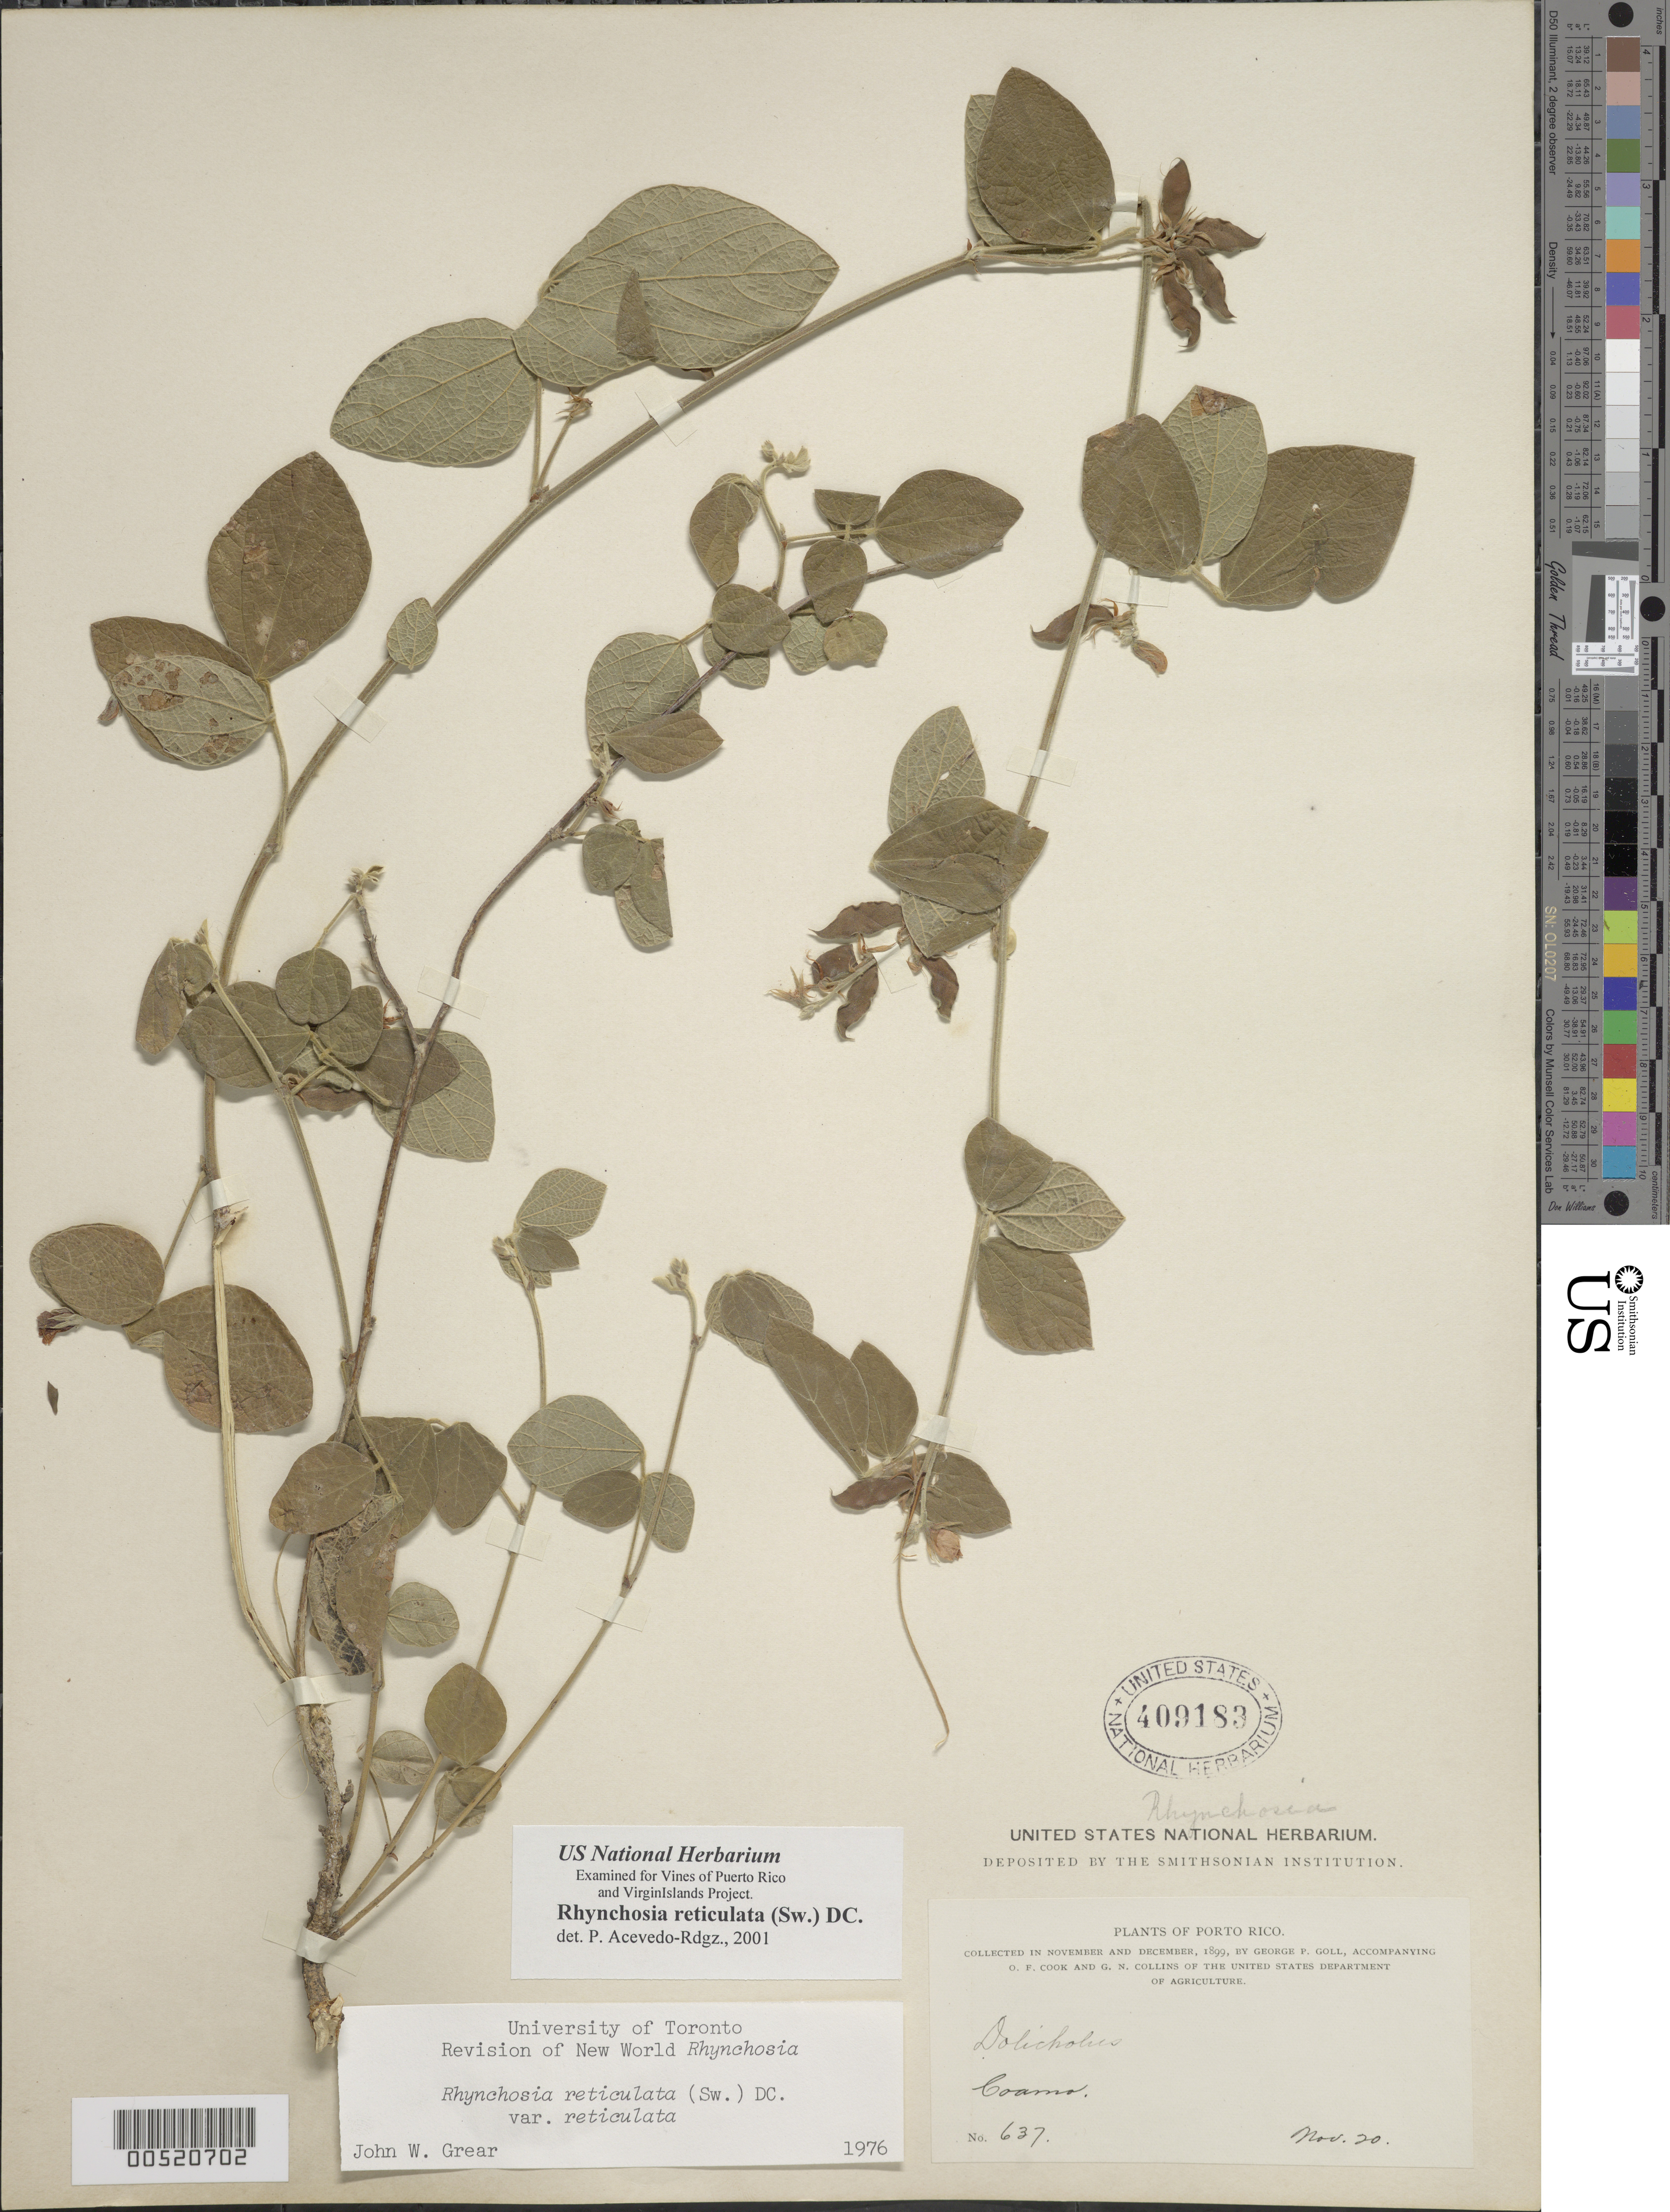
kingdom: Plantae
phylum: Tracheophyta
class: Magnoliopsida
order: Fabales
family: Fabaceae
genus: Rhynchosia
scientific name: Rhynchosia reticulata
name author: (Sw.) DC.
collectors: G. Goll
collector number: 637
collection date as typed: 20 Nov 1899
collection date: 1899-11-20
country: Puerto Rico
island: Greater Antilles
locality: Coamo.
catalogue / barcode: US 409183